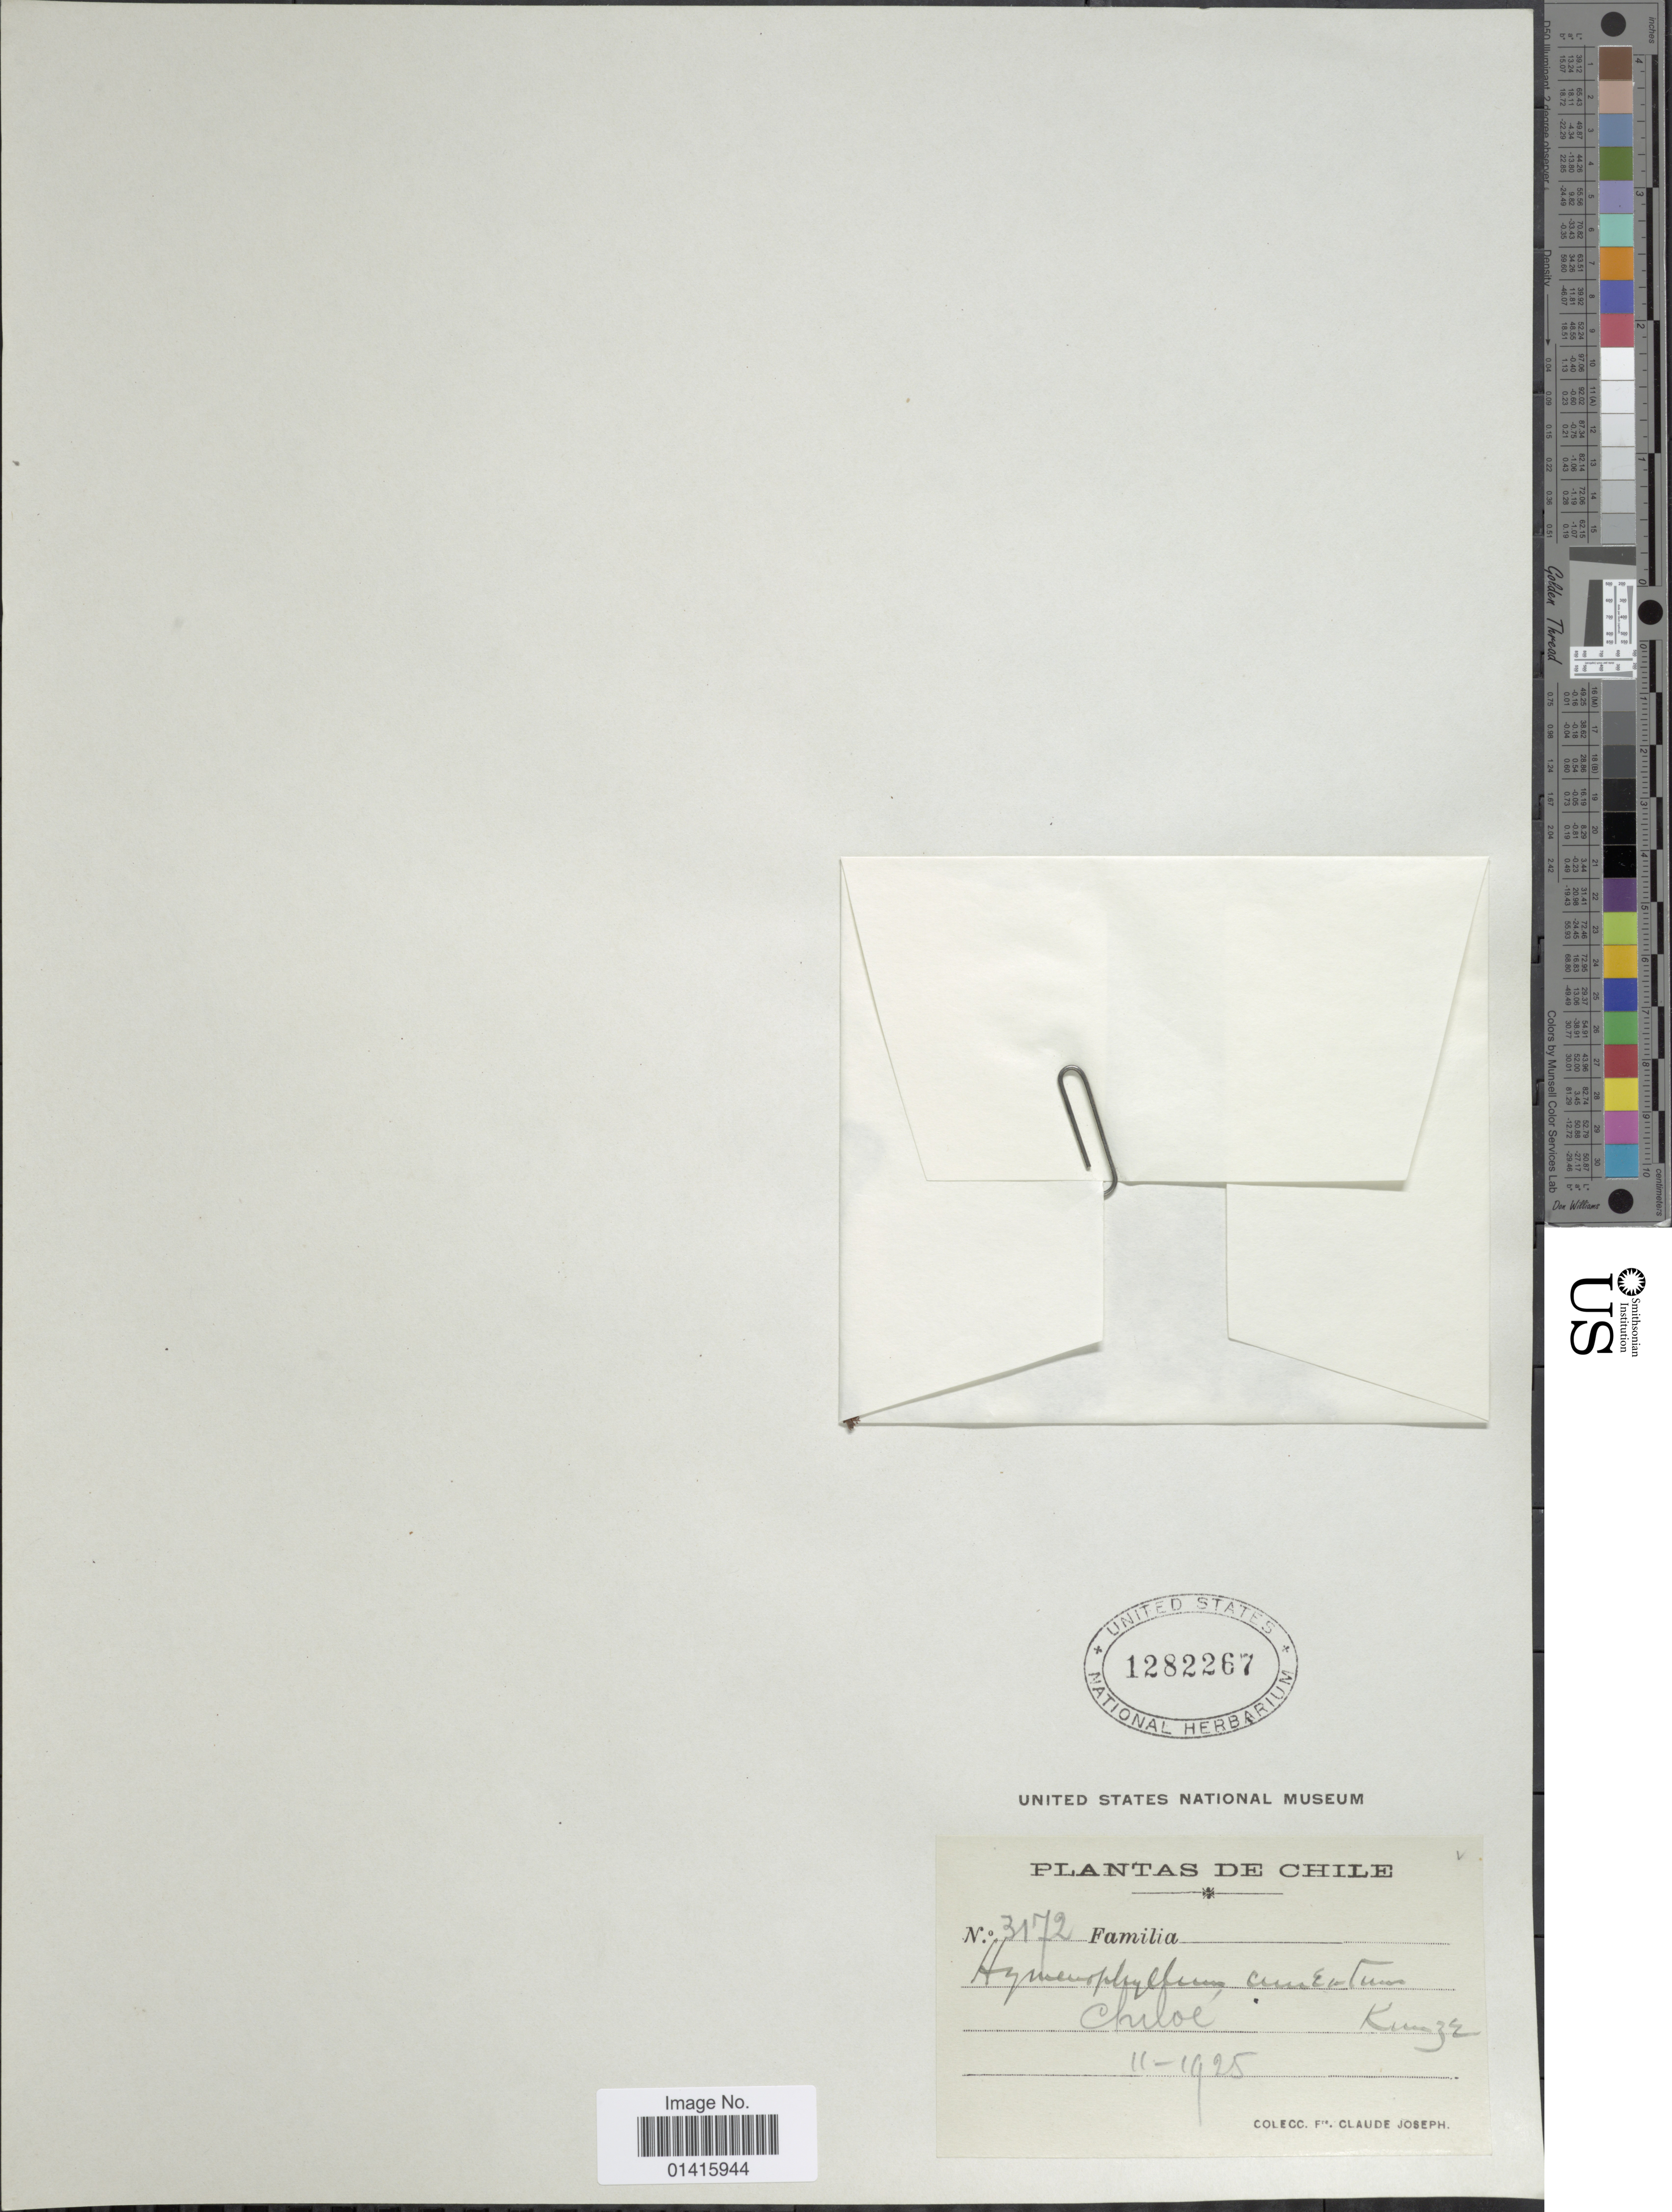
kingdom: Plantae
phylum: Tracheophyta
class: Polypodiopsida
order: Hymenophyllales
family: Hymenophyllaceae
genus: Hymenophyllum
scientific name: Hymenophyllum cuneatum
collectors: Frere Claude Joseph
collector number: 3172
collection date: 1925-02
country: Chile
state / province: Arica y Parinacota (XV)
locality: Chiloé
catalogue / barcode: US 1282267